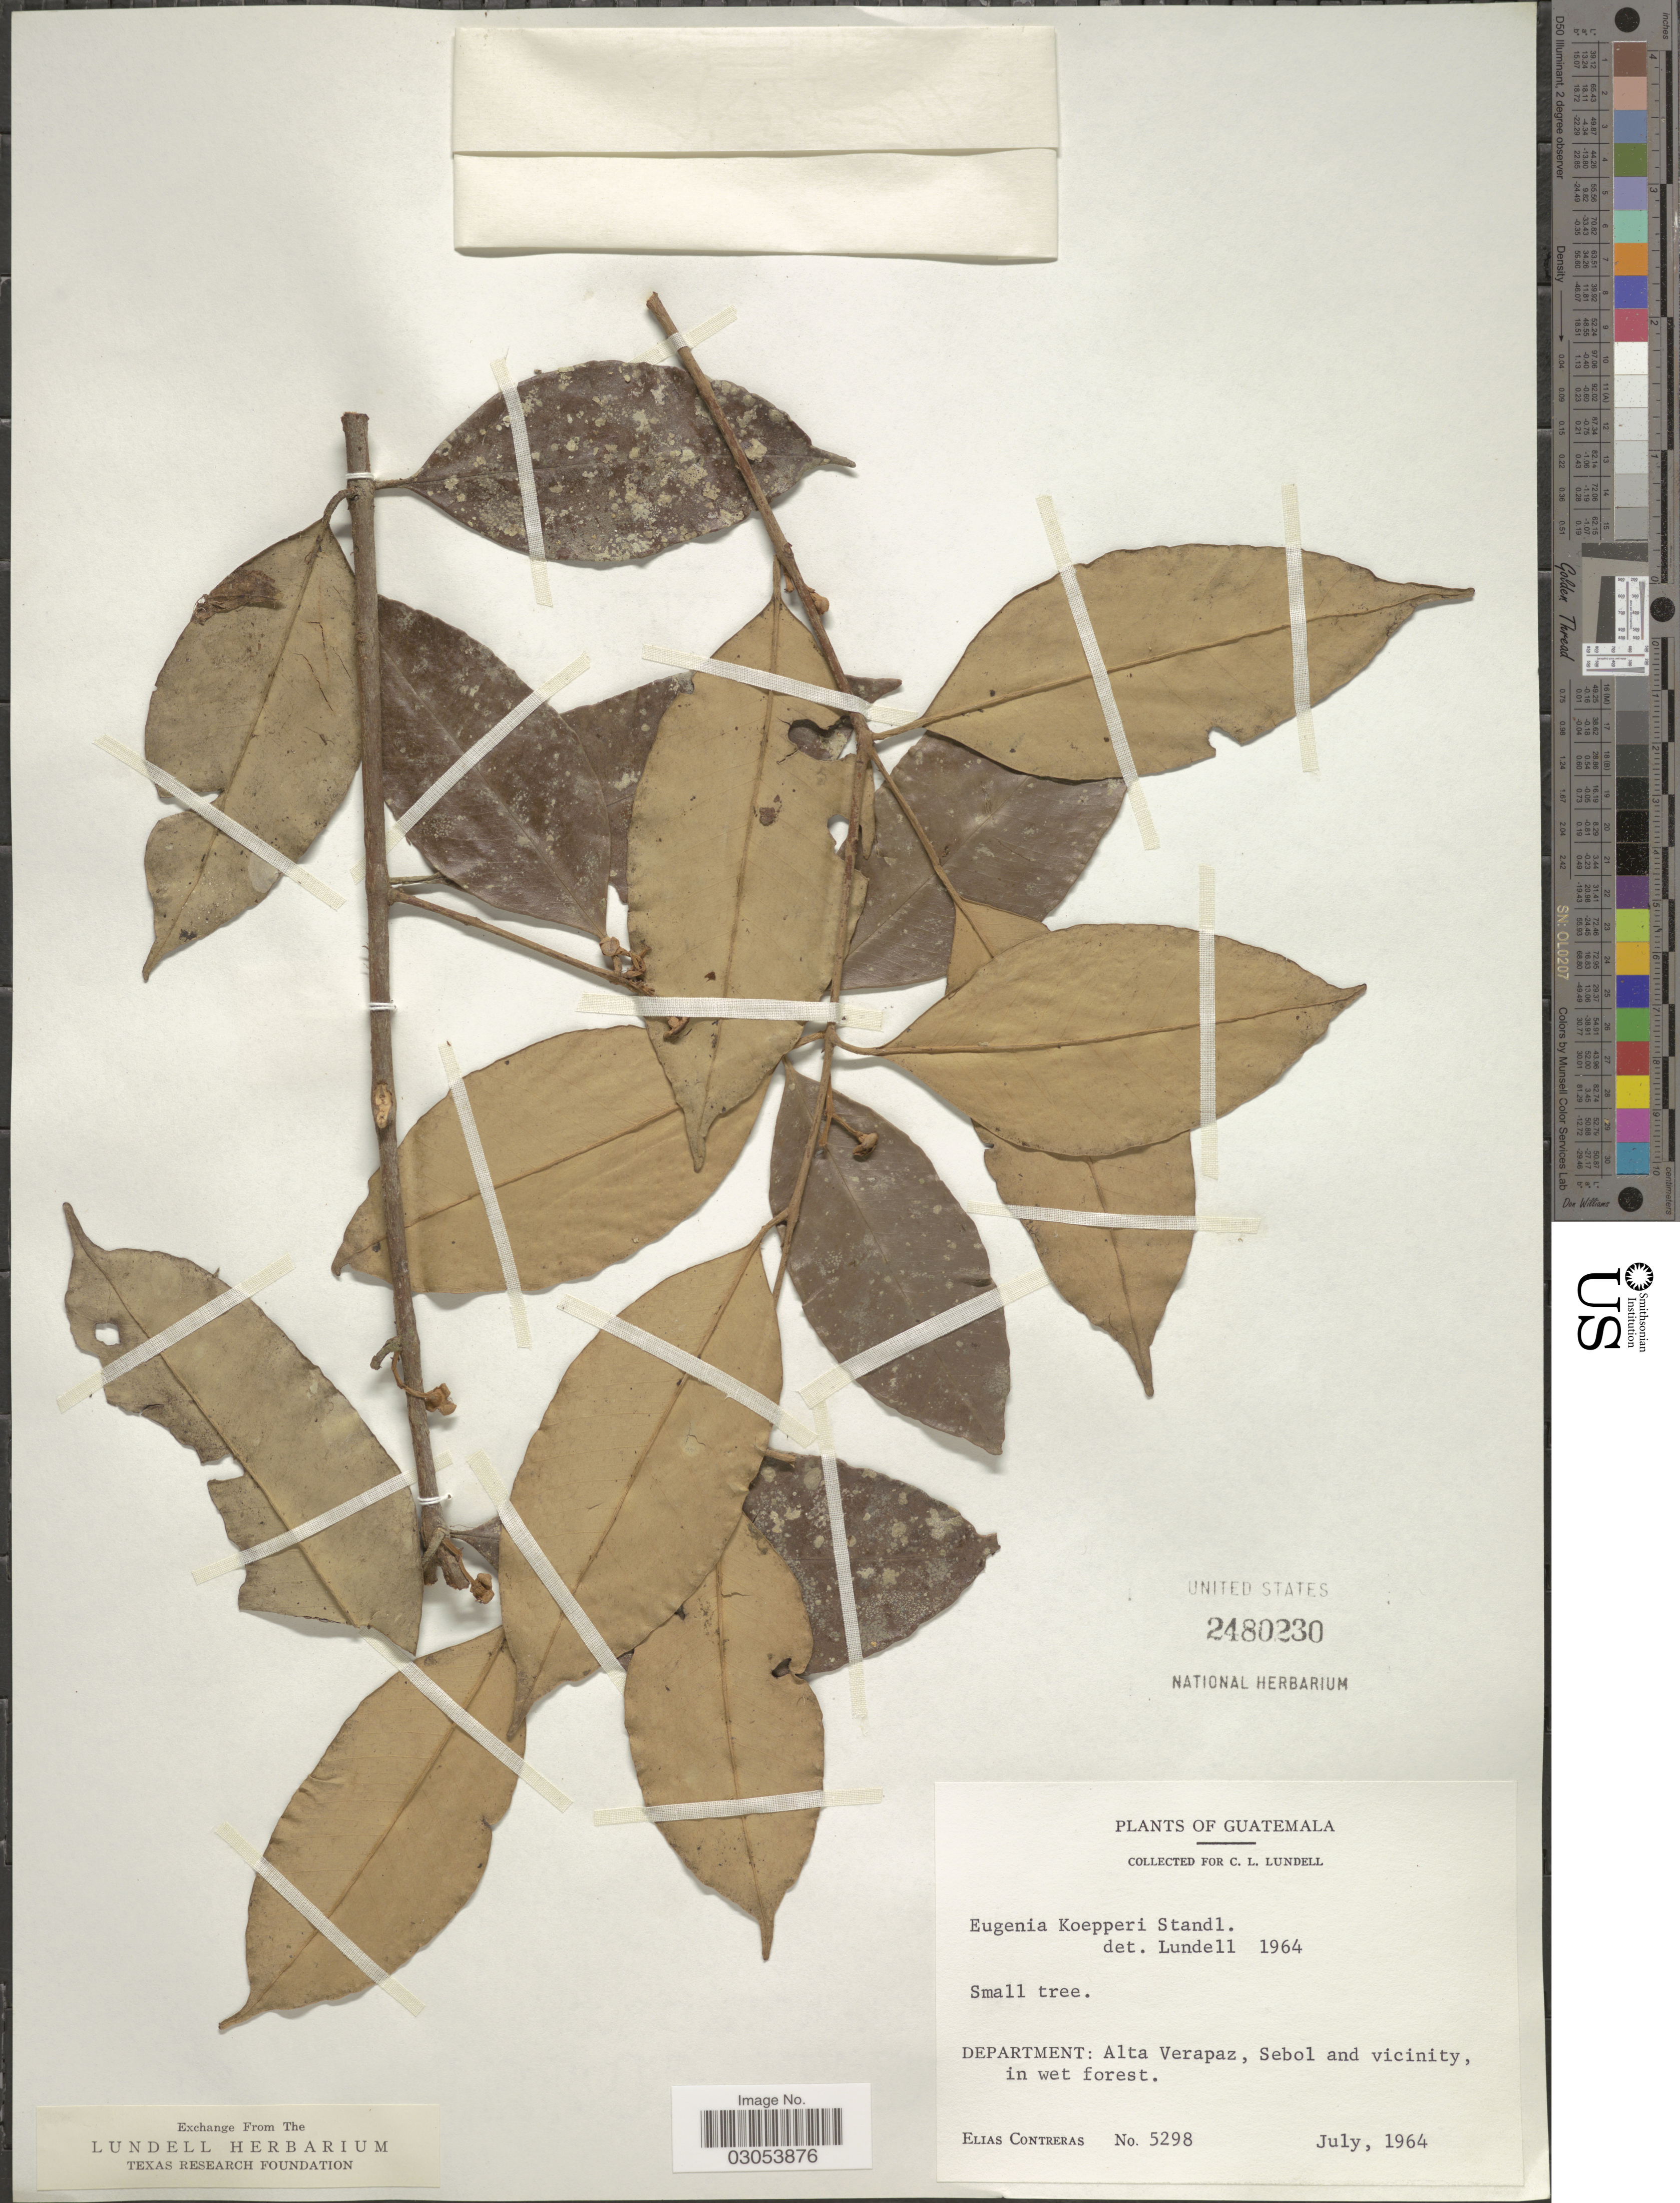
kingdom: Plantae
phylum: Tracheophyta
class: Magnoliopsida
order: Myrtales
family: Myrtaceae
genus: Eugenia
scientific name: Eugenia koepperi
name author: Standl. in Yunck.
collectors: E. Contreras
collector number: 5298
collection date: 1964-07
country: Guatemala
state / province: Alta Verapaz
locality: Sebol and vicinity.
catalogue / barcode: US 2480230